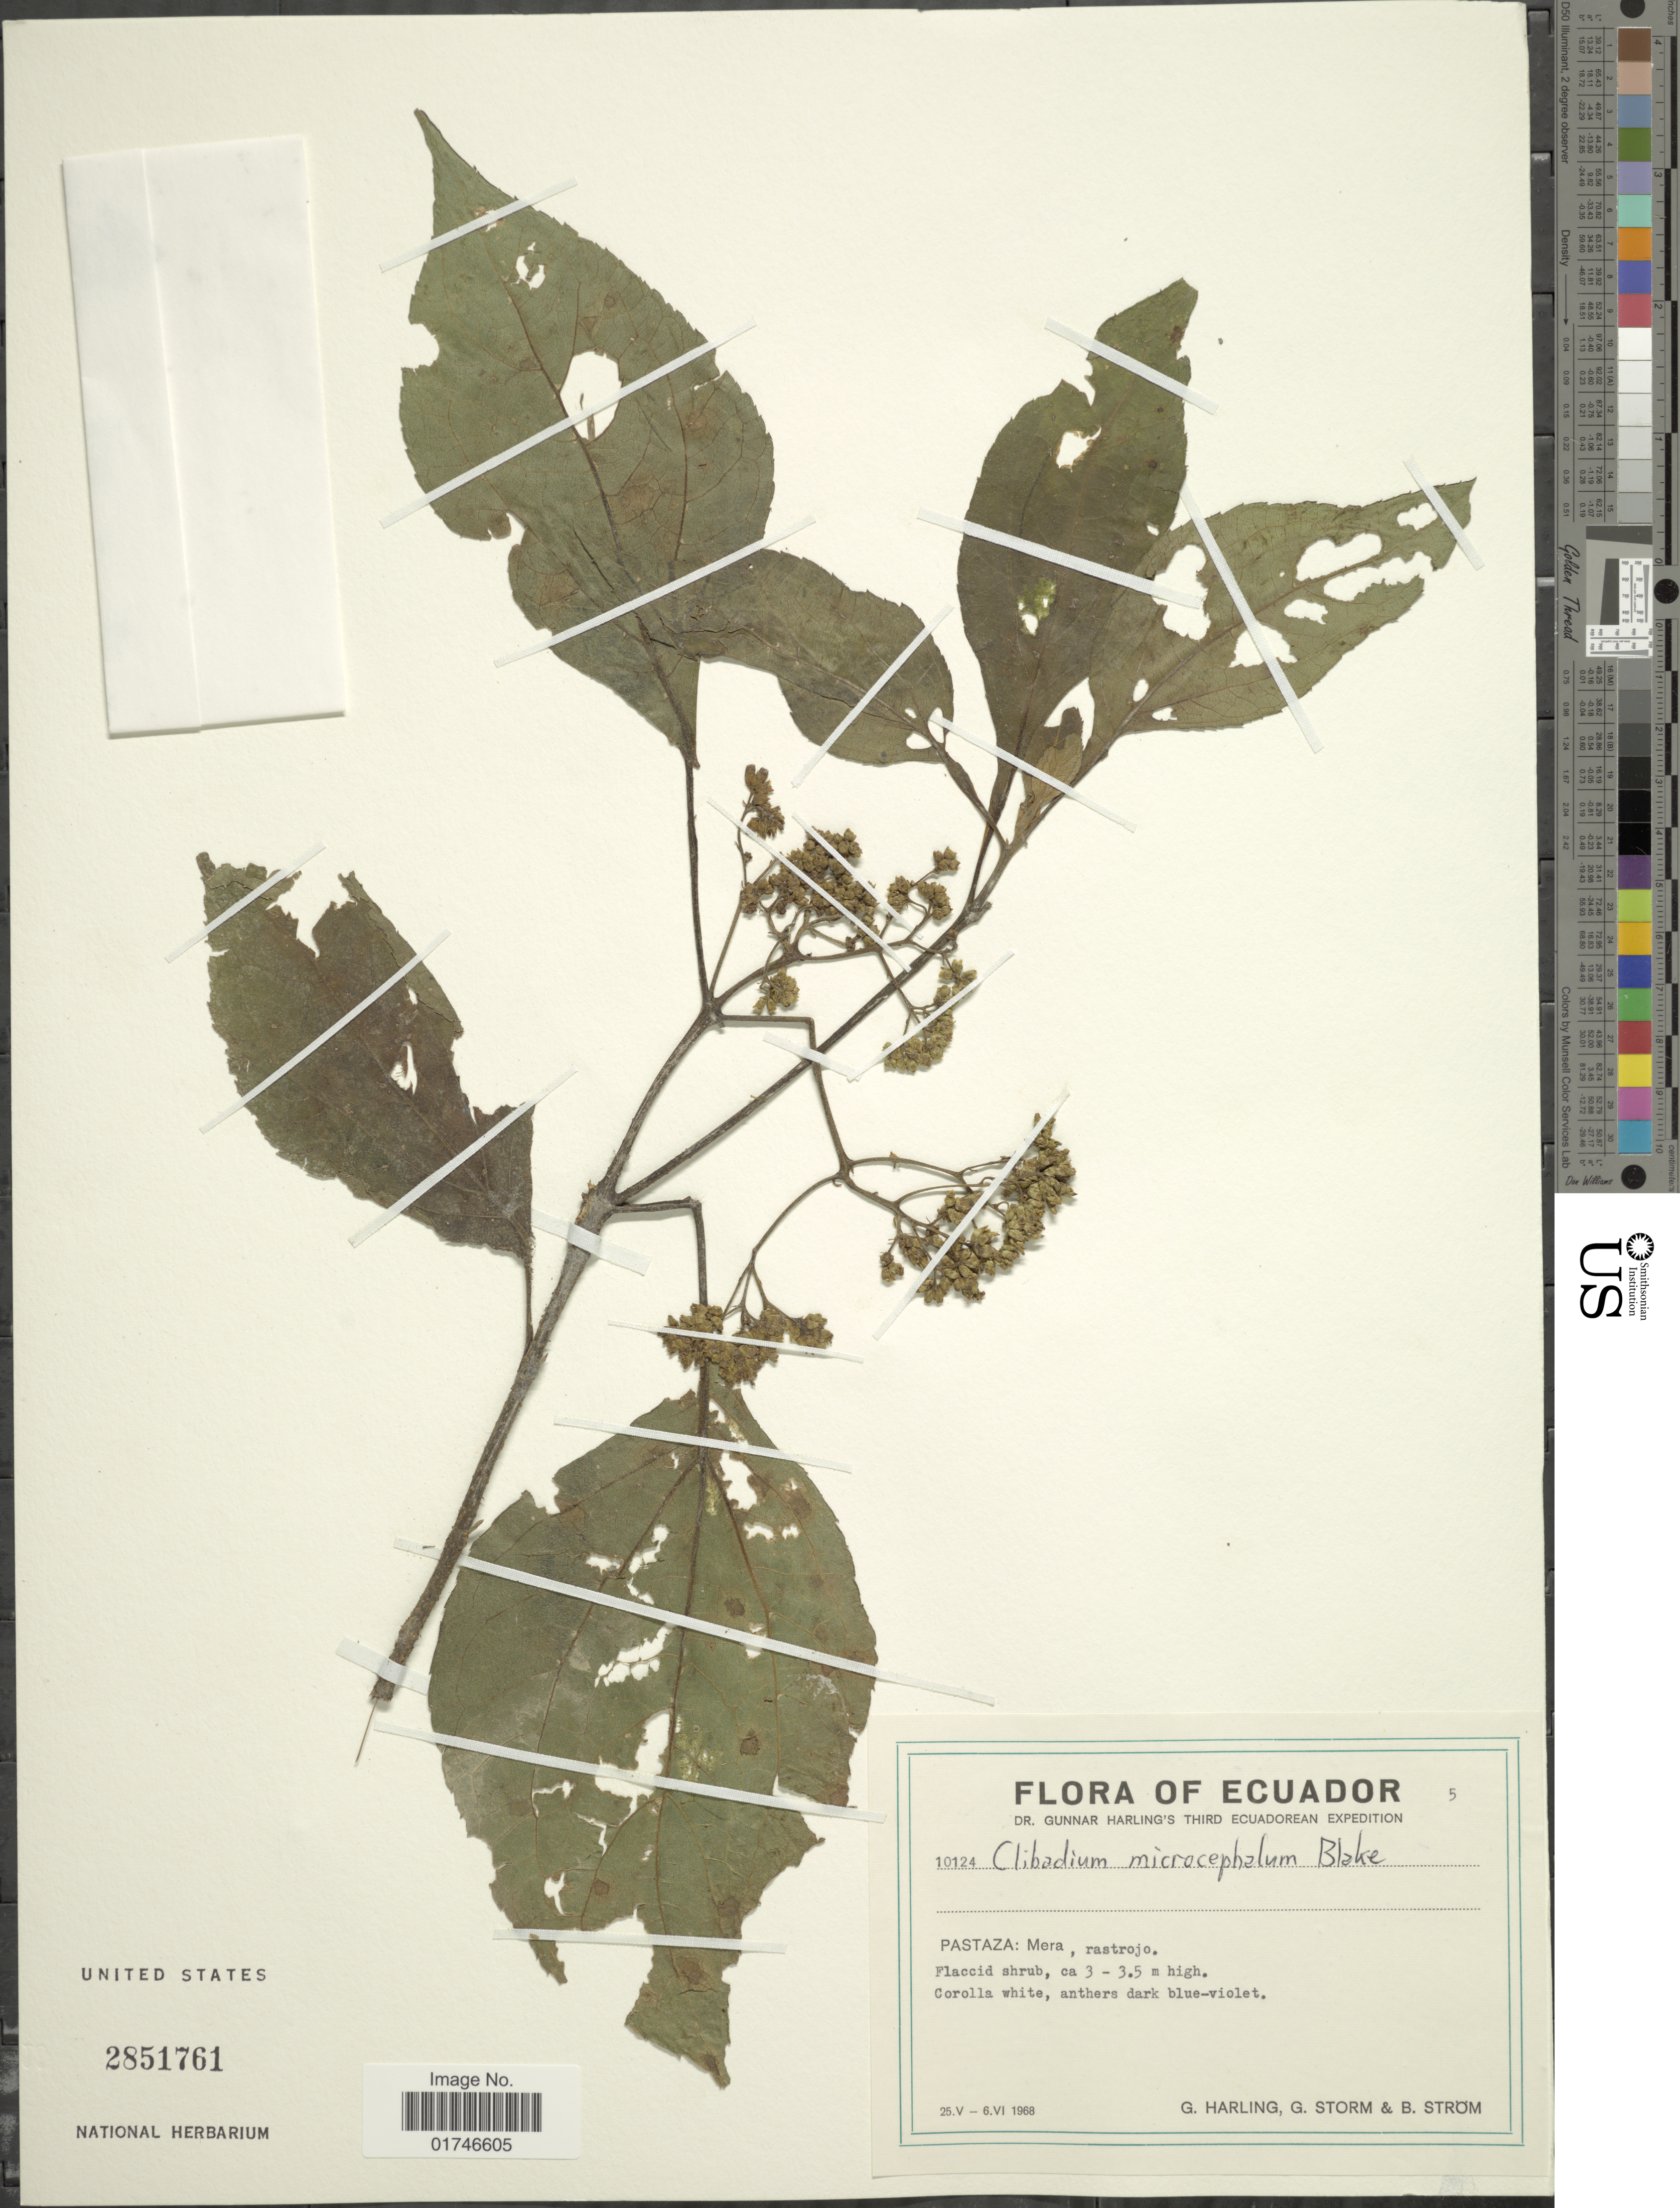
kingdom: Plantae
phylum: Tracheophyta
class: Magnoliopsida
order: Asterales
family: Asteraceae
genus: Clibadium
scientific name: Clibadium microcephalum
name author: S.F. Blake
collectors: S. Tiwari & A. Mengharini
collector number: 386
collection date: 1991-10-14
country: Guyana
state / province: Pomeroon-Supenaam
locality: Pomeroon , Kabakaburi.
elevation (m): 1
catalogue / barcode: US 3352262